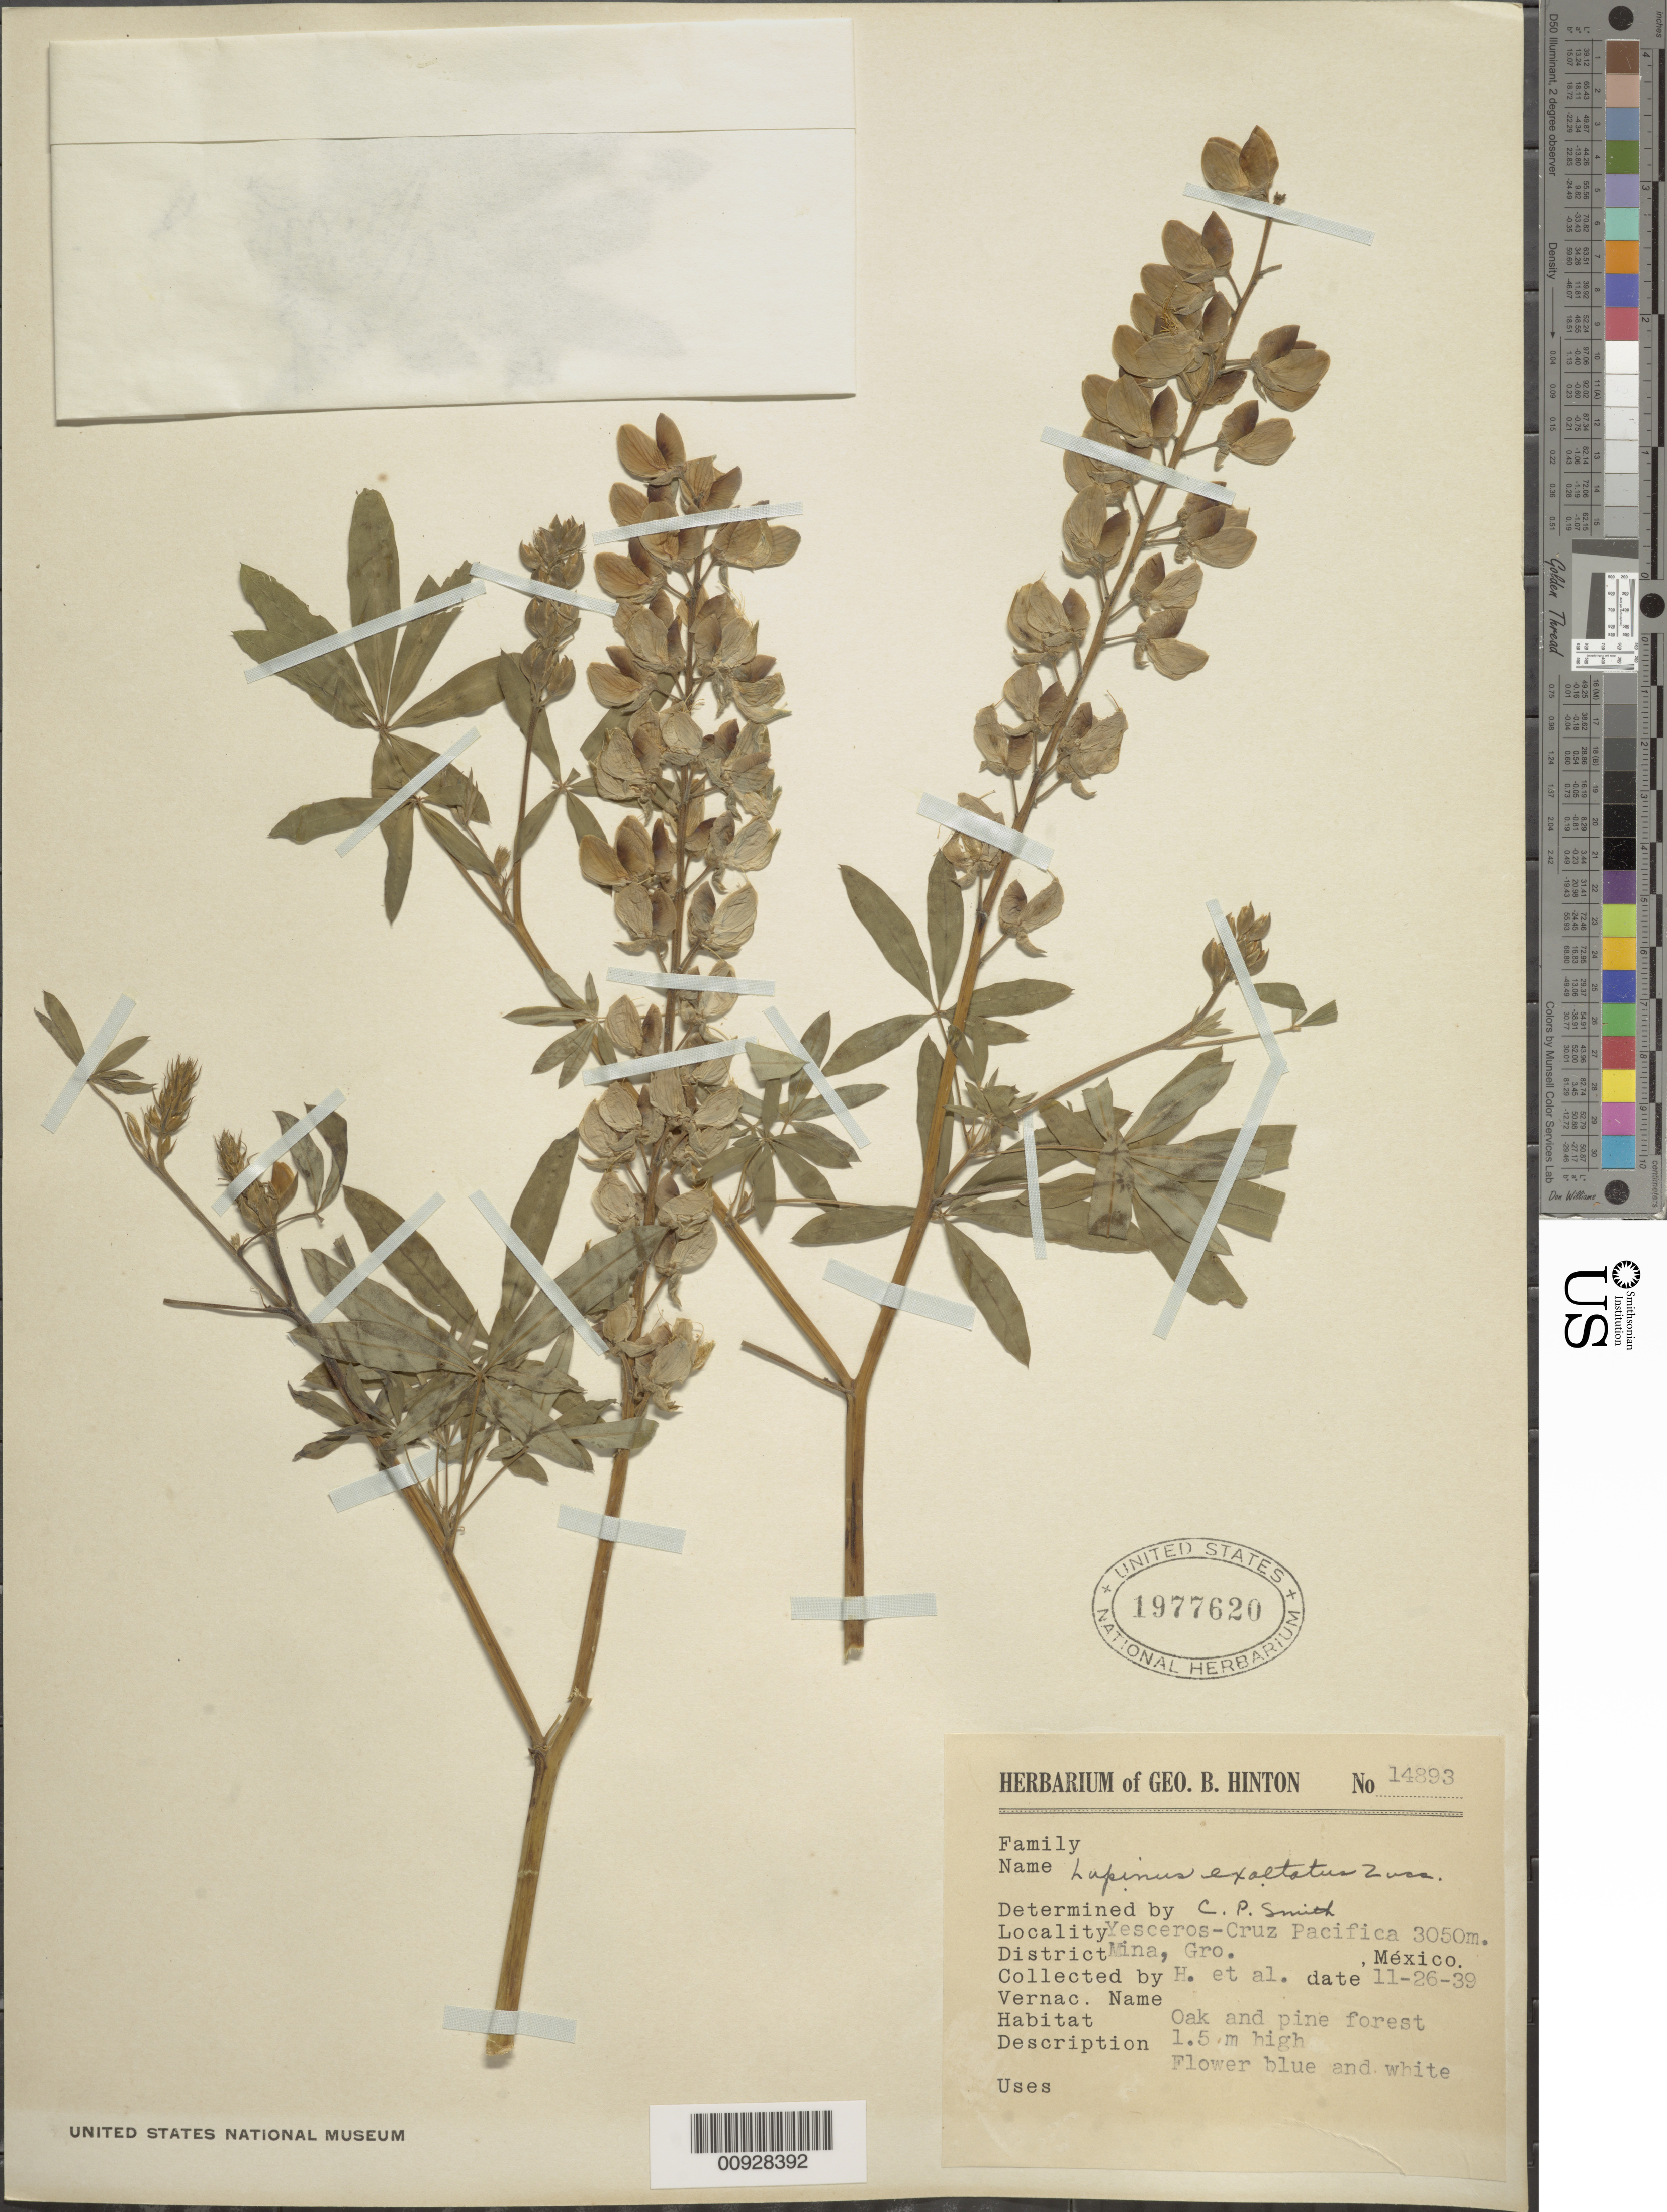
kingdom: Plantae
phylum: Tracheophyta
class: Magnoliopsida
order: Fabales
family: Fabaceae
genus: Lupinus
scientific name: Lupinus exaltatus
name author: Zucc.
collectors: G. B. Hinton & et al.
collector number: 14893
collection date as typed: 26 Nov 1939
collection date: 1939-11-26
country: Mexico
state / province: Guerrero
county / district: Mina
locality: Yesceros-Cruz Pacifica, District Mina, Guerrero.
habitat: Oak and pine forest.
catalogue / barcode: US 1977620